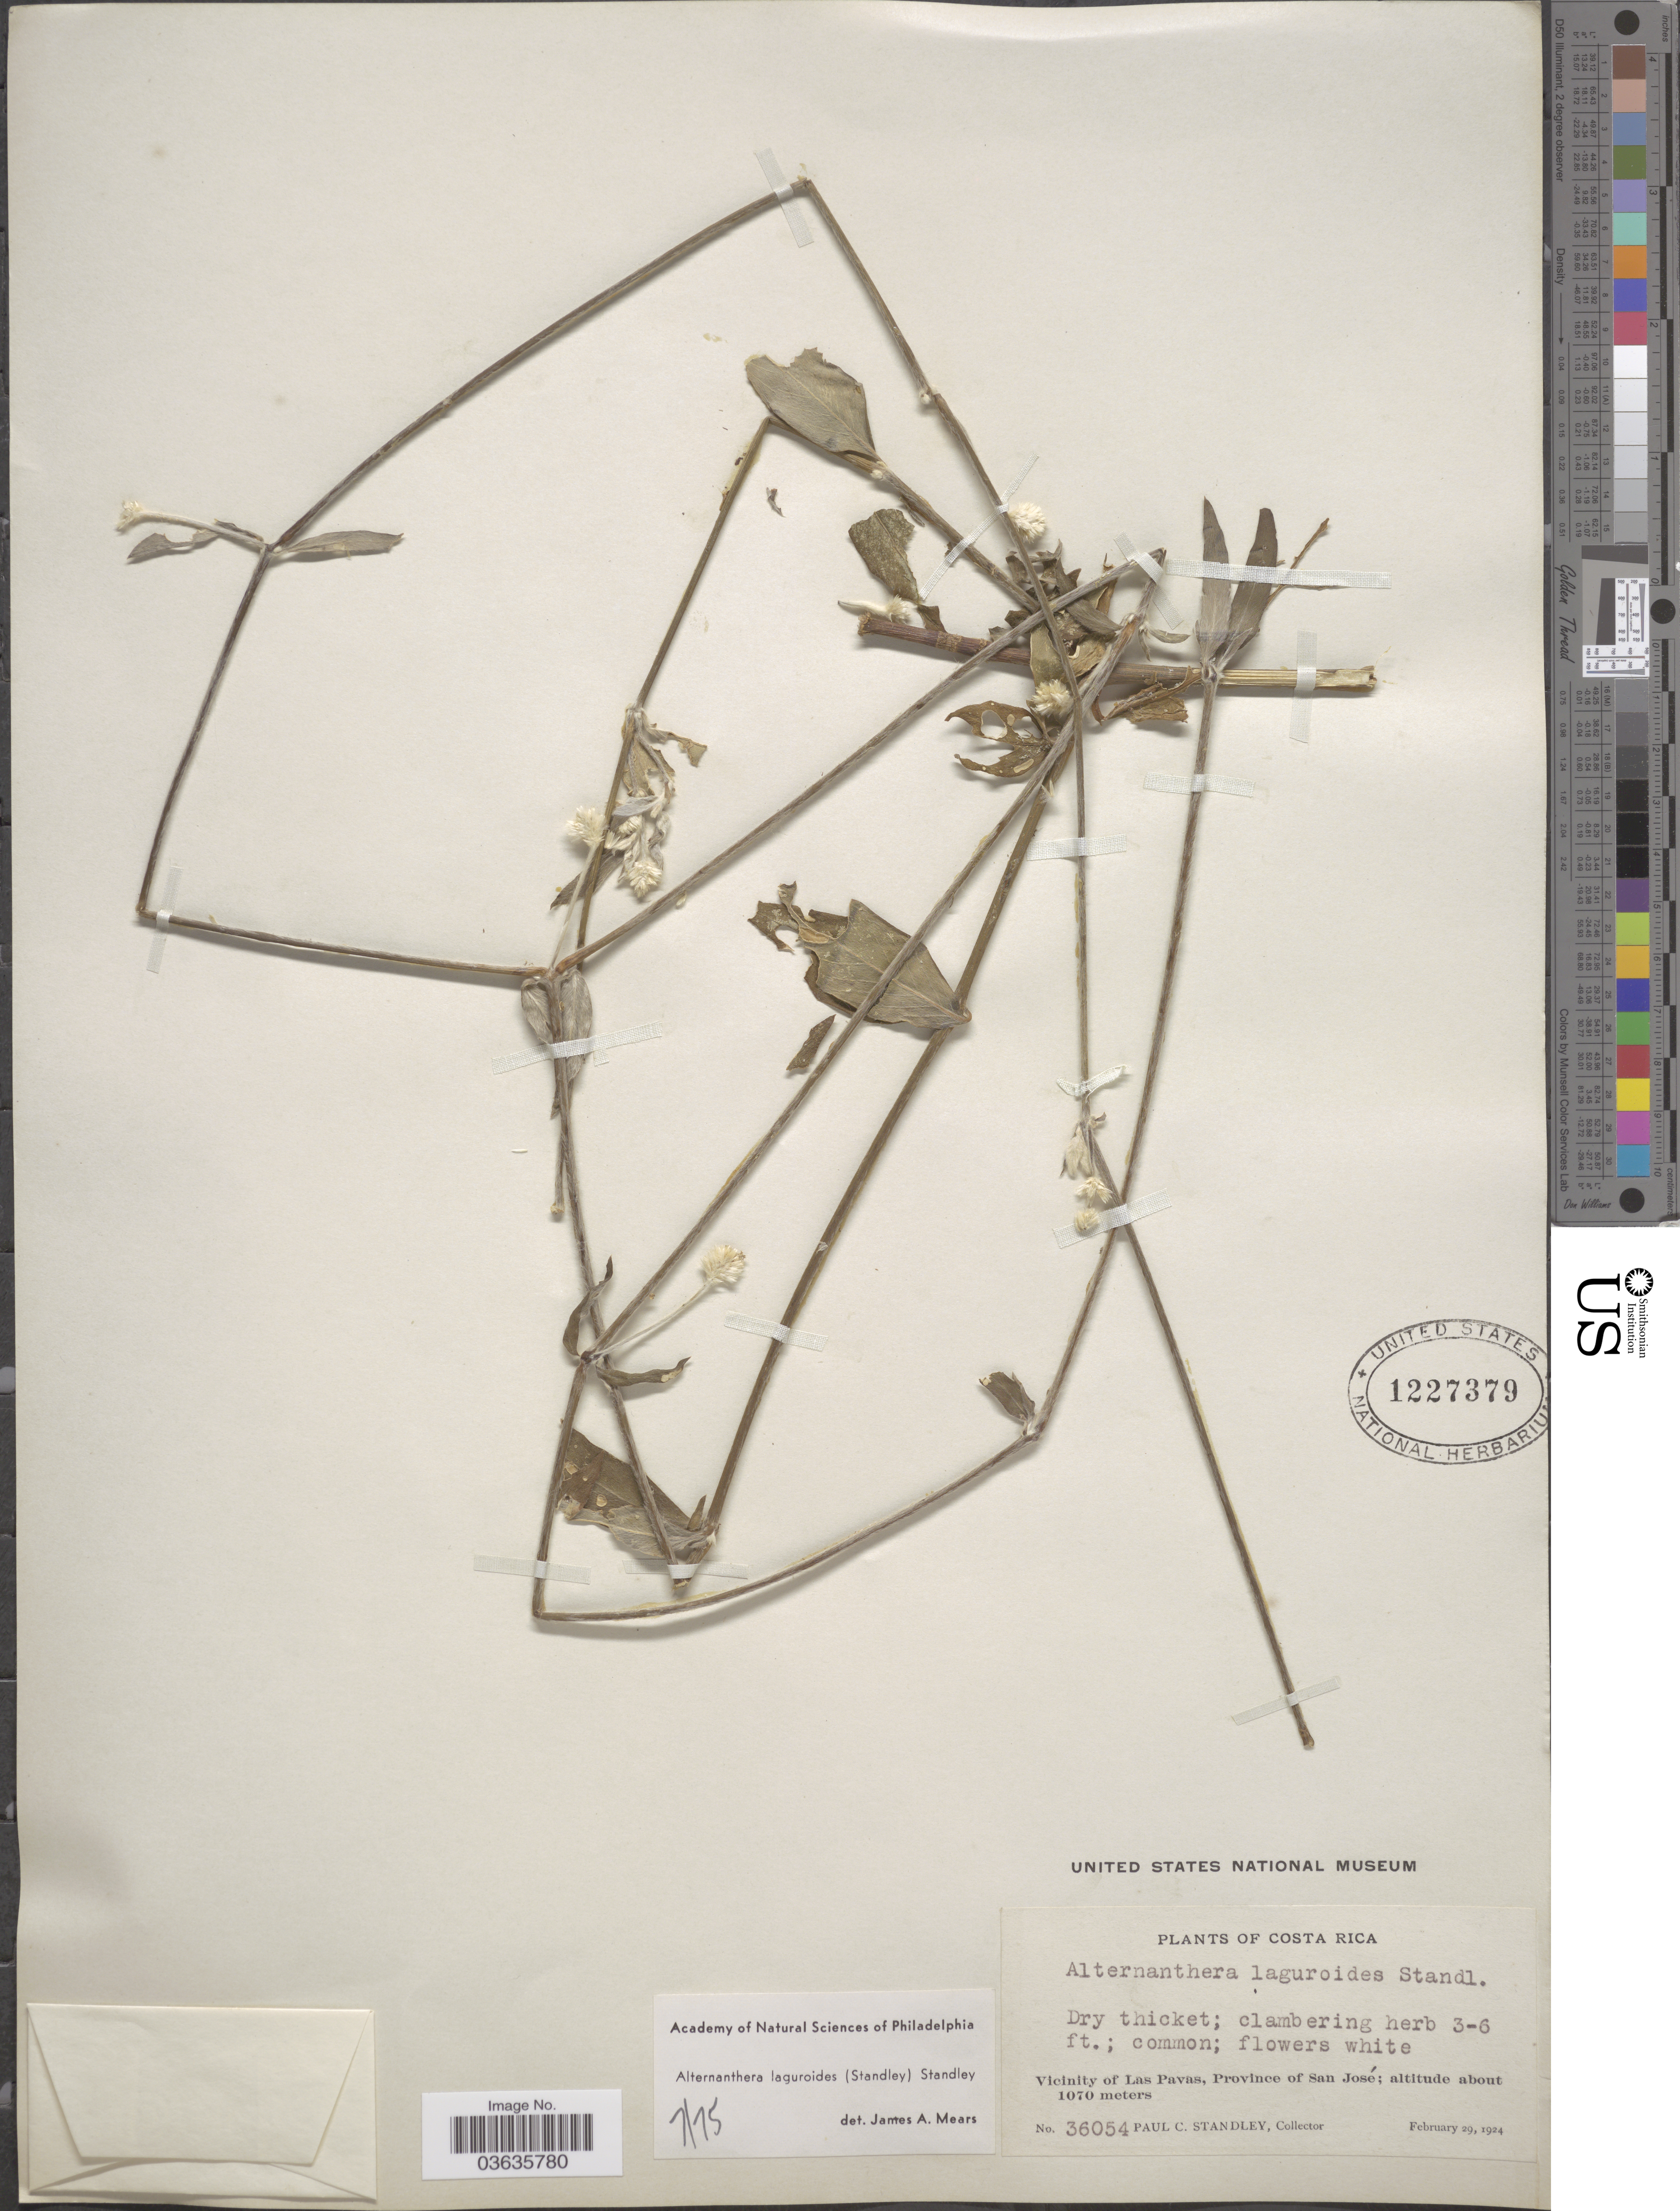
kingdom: Plantae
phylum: Tracheophyta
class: Magnoliopsida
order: Caryophyllales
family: Amaranthaceae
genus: Alternanthera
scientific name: Alternanthera laguroides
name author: (Standl.) Standl.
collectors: P. C. Standley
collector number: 36054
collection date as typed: February 29, 1924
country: Costa Rica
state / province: San José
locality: Vicinity of Las Pavas.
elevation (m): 1070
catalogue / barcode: US 1227379